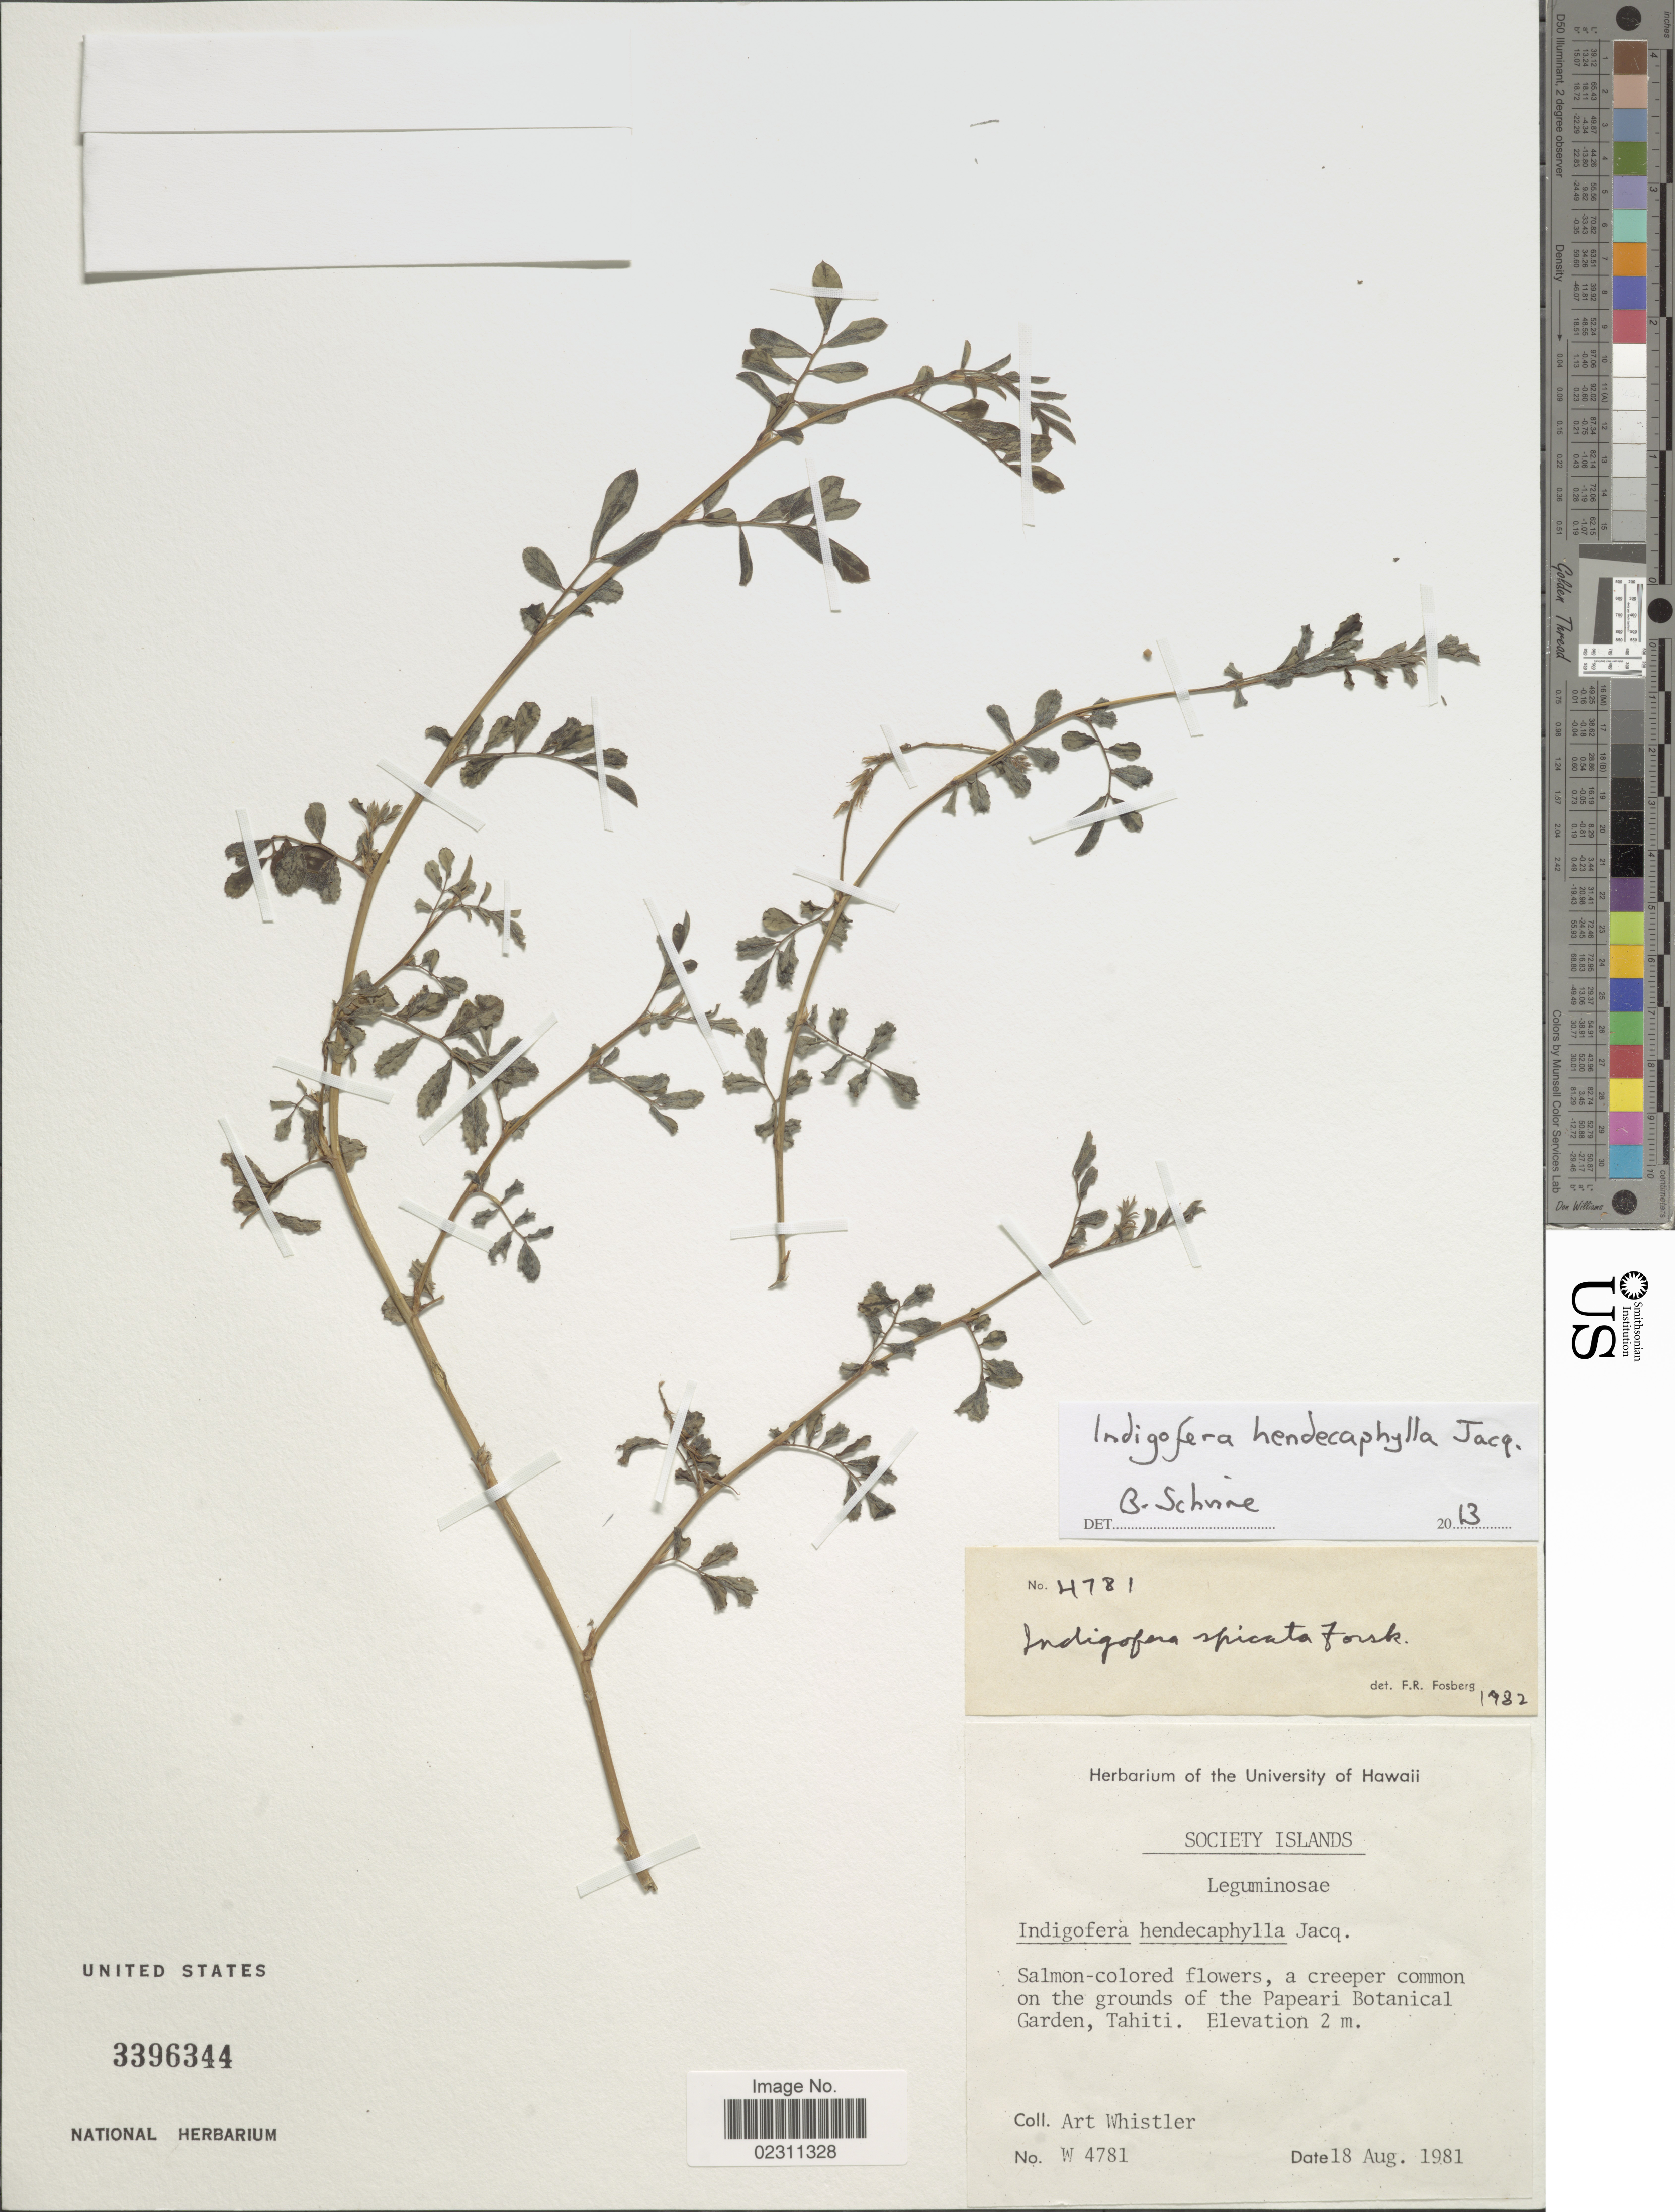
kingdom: Plantae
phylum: Tracheophyta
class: Magnoliopsida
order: Fabales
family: Fabaceae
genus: Indigofera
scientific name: Indigofera hendecaphylla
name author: Jacq.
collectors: A. Whistler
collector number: W4781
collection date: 1981-08-18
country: French Polynesia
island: Tahiti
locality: Society Islands. A creeper common on the grounds of the Papeari Botanical Garden, Tahiti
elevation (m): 2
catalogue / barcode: US 3396344